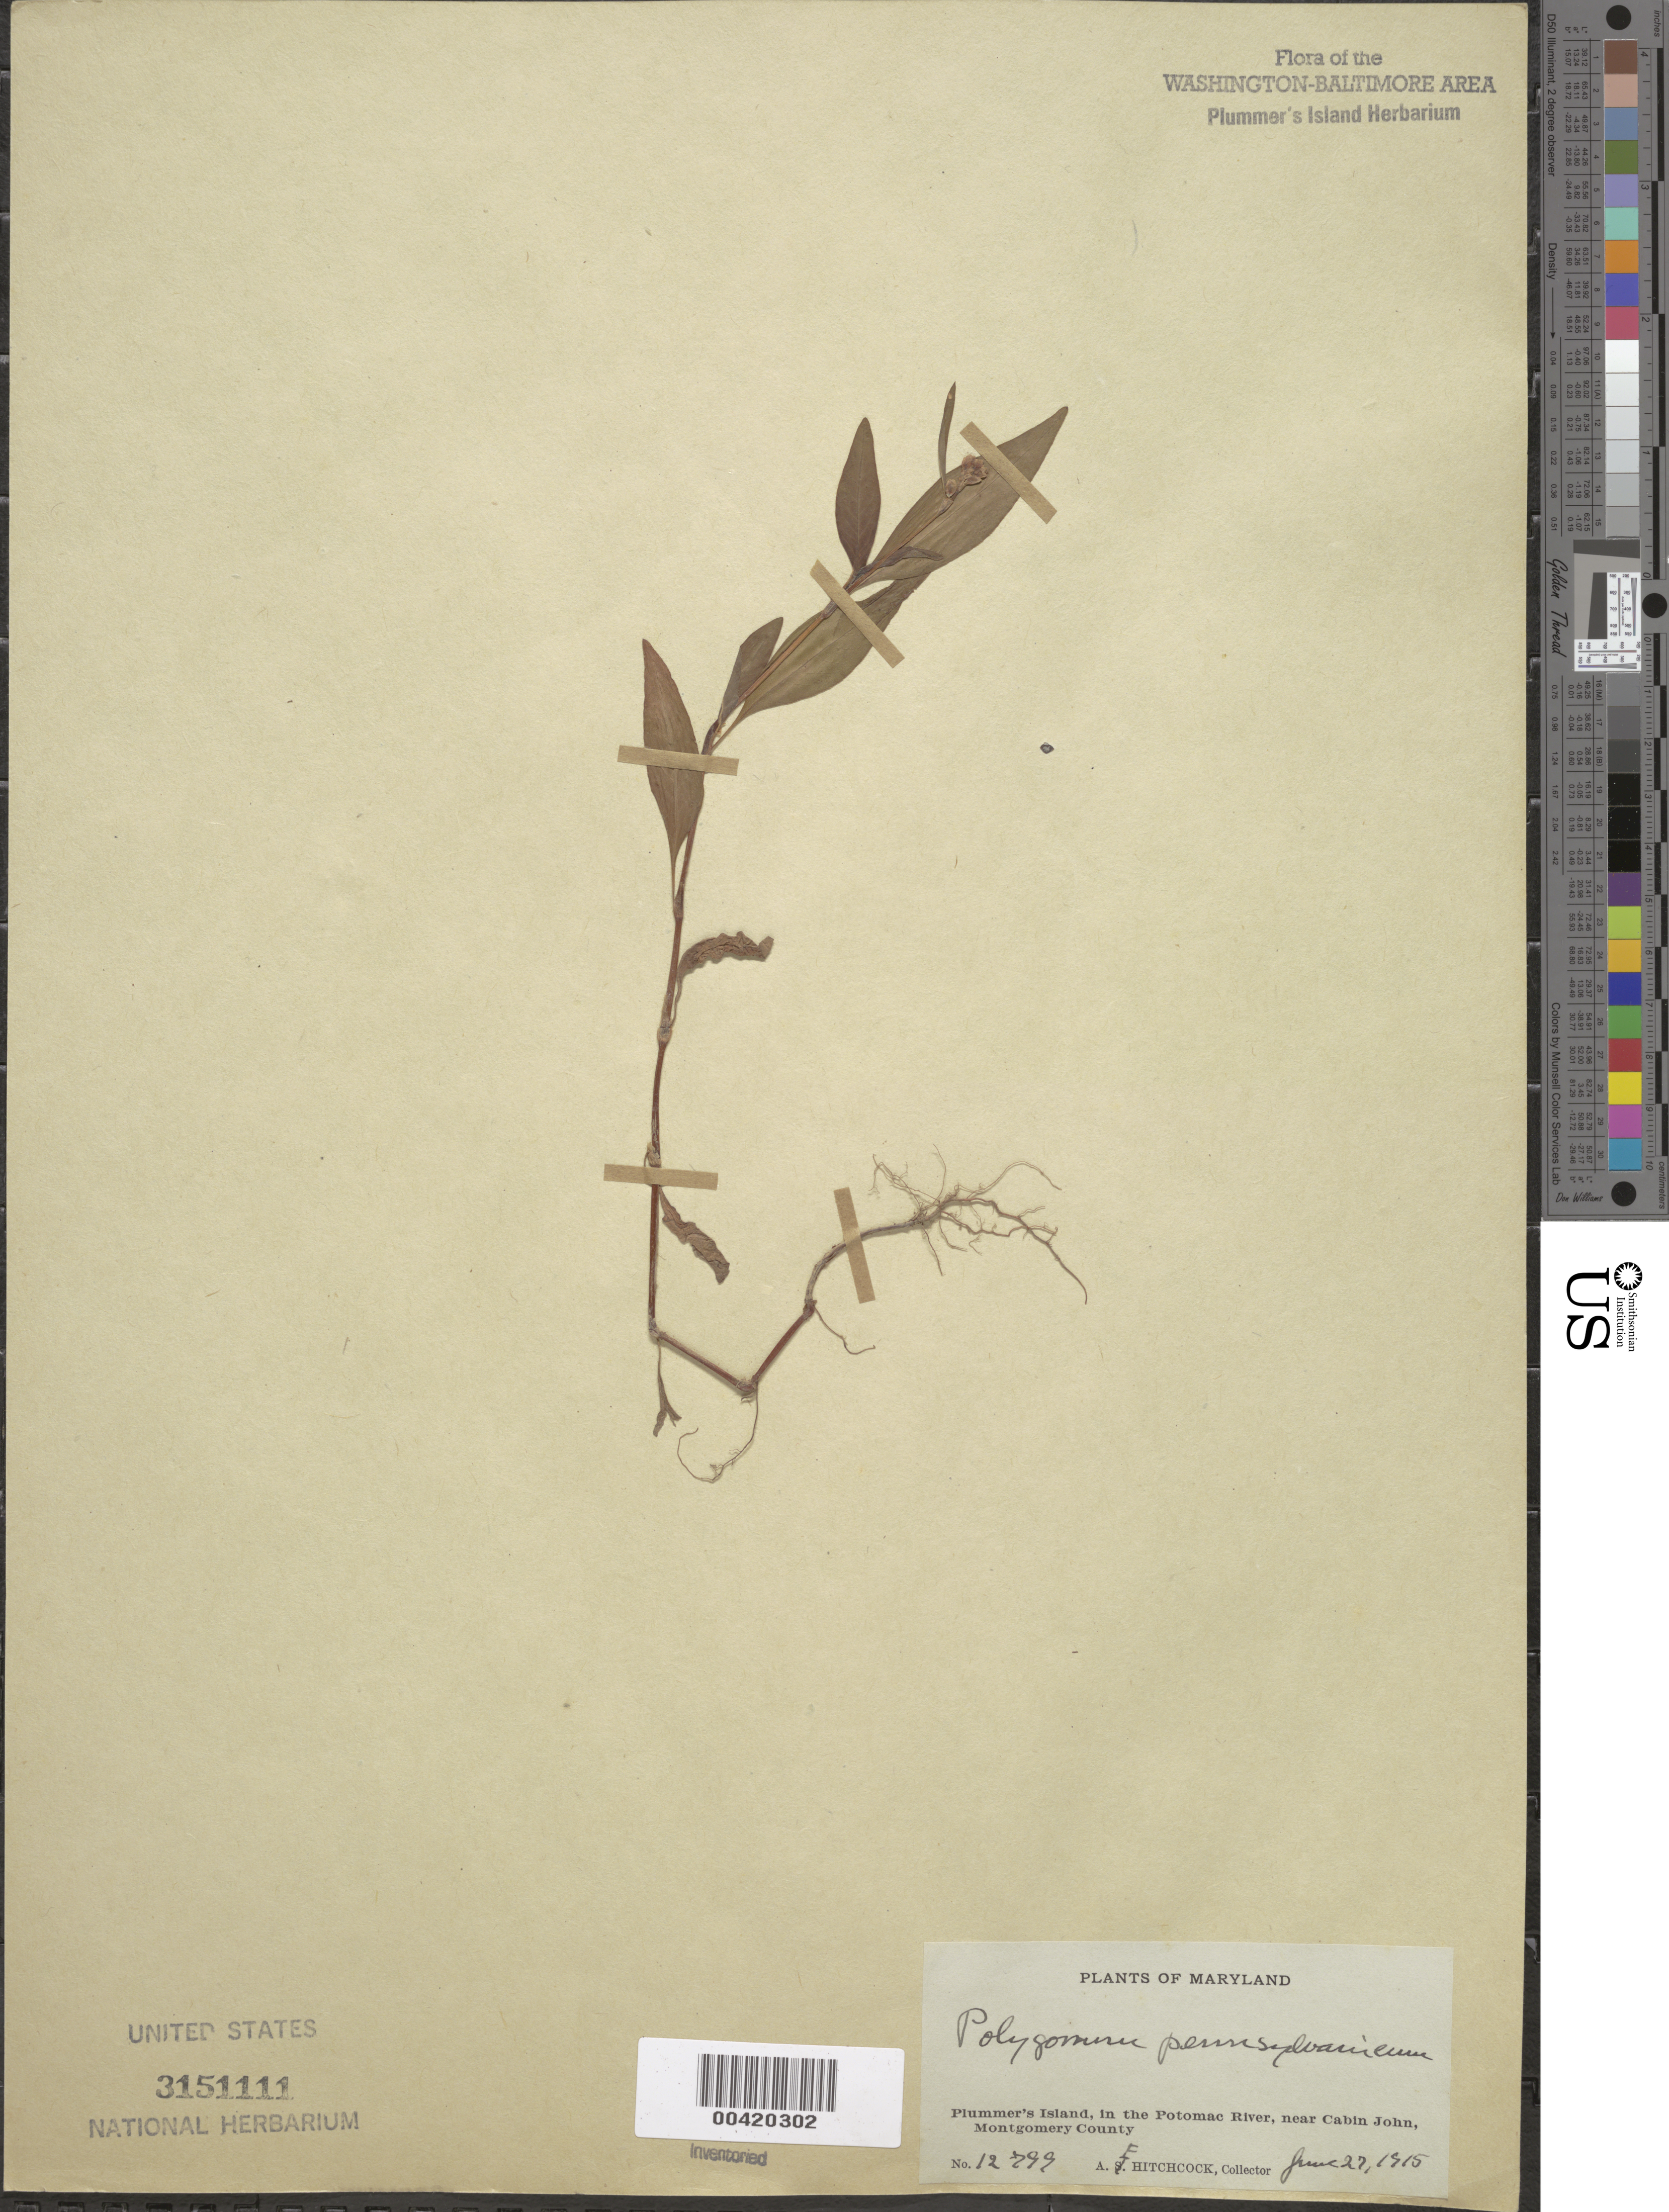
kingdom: Plantae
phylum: Tracheophyta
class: Magnoliopsida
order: Caryophyllales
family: Polygonaceae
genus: Persicaria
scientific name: Persicaria pensylvanica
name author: (L.) M. Gómez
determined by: Atha, D. E.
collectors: A. S. Hitchcock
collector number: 12799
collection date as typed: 27 Jun 1915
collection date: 1915-06-27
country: United States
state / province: Maryland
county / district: Montgomery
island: Plummers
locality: Plummer's Island C. & O. Canal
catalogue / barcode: US 3151111